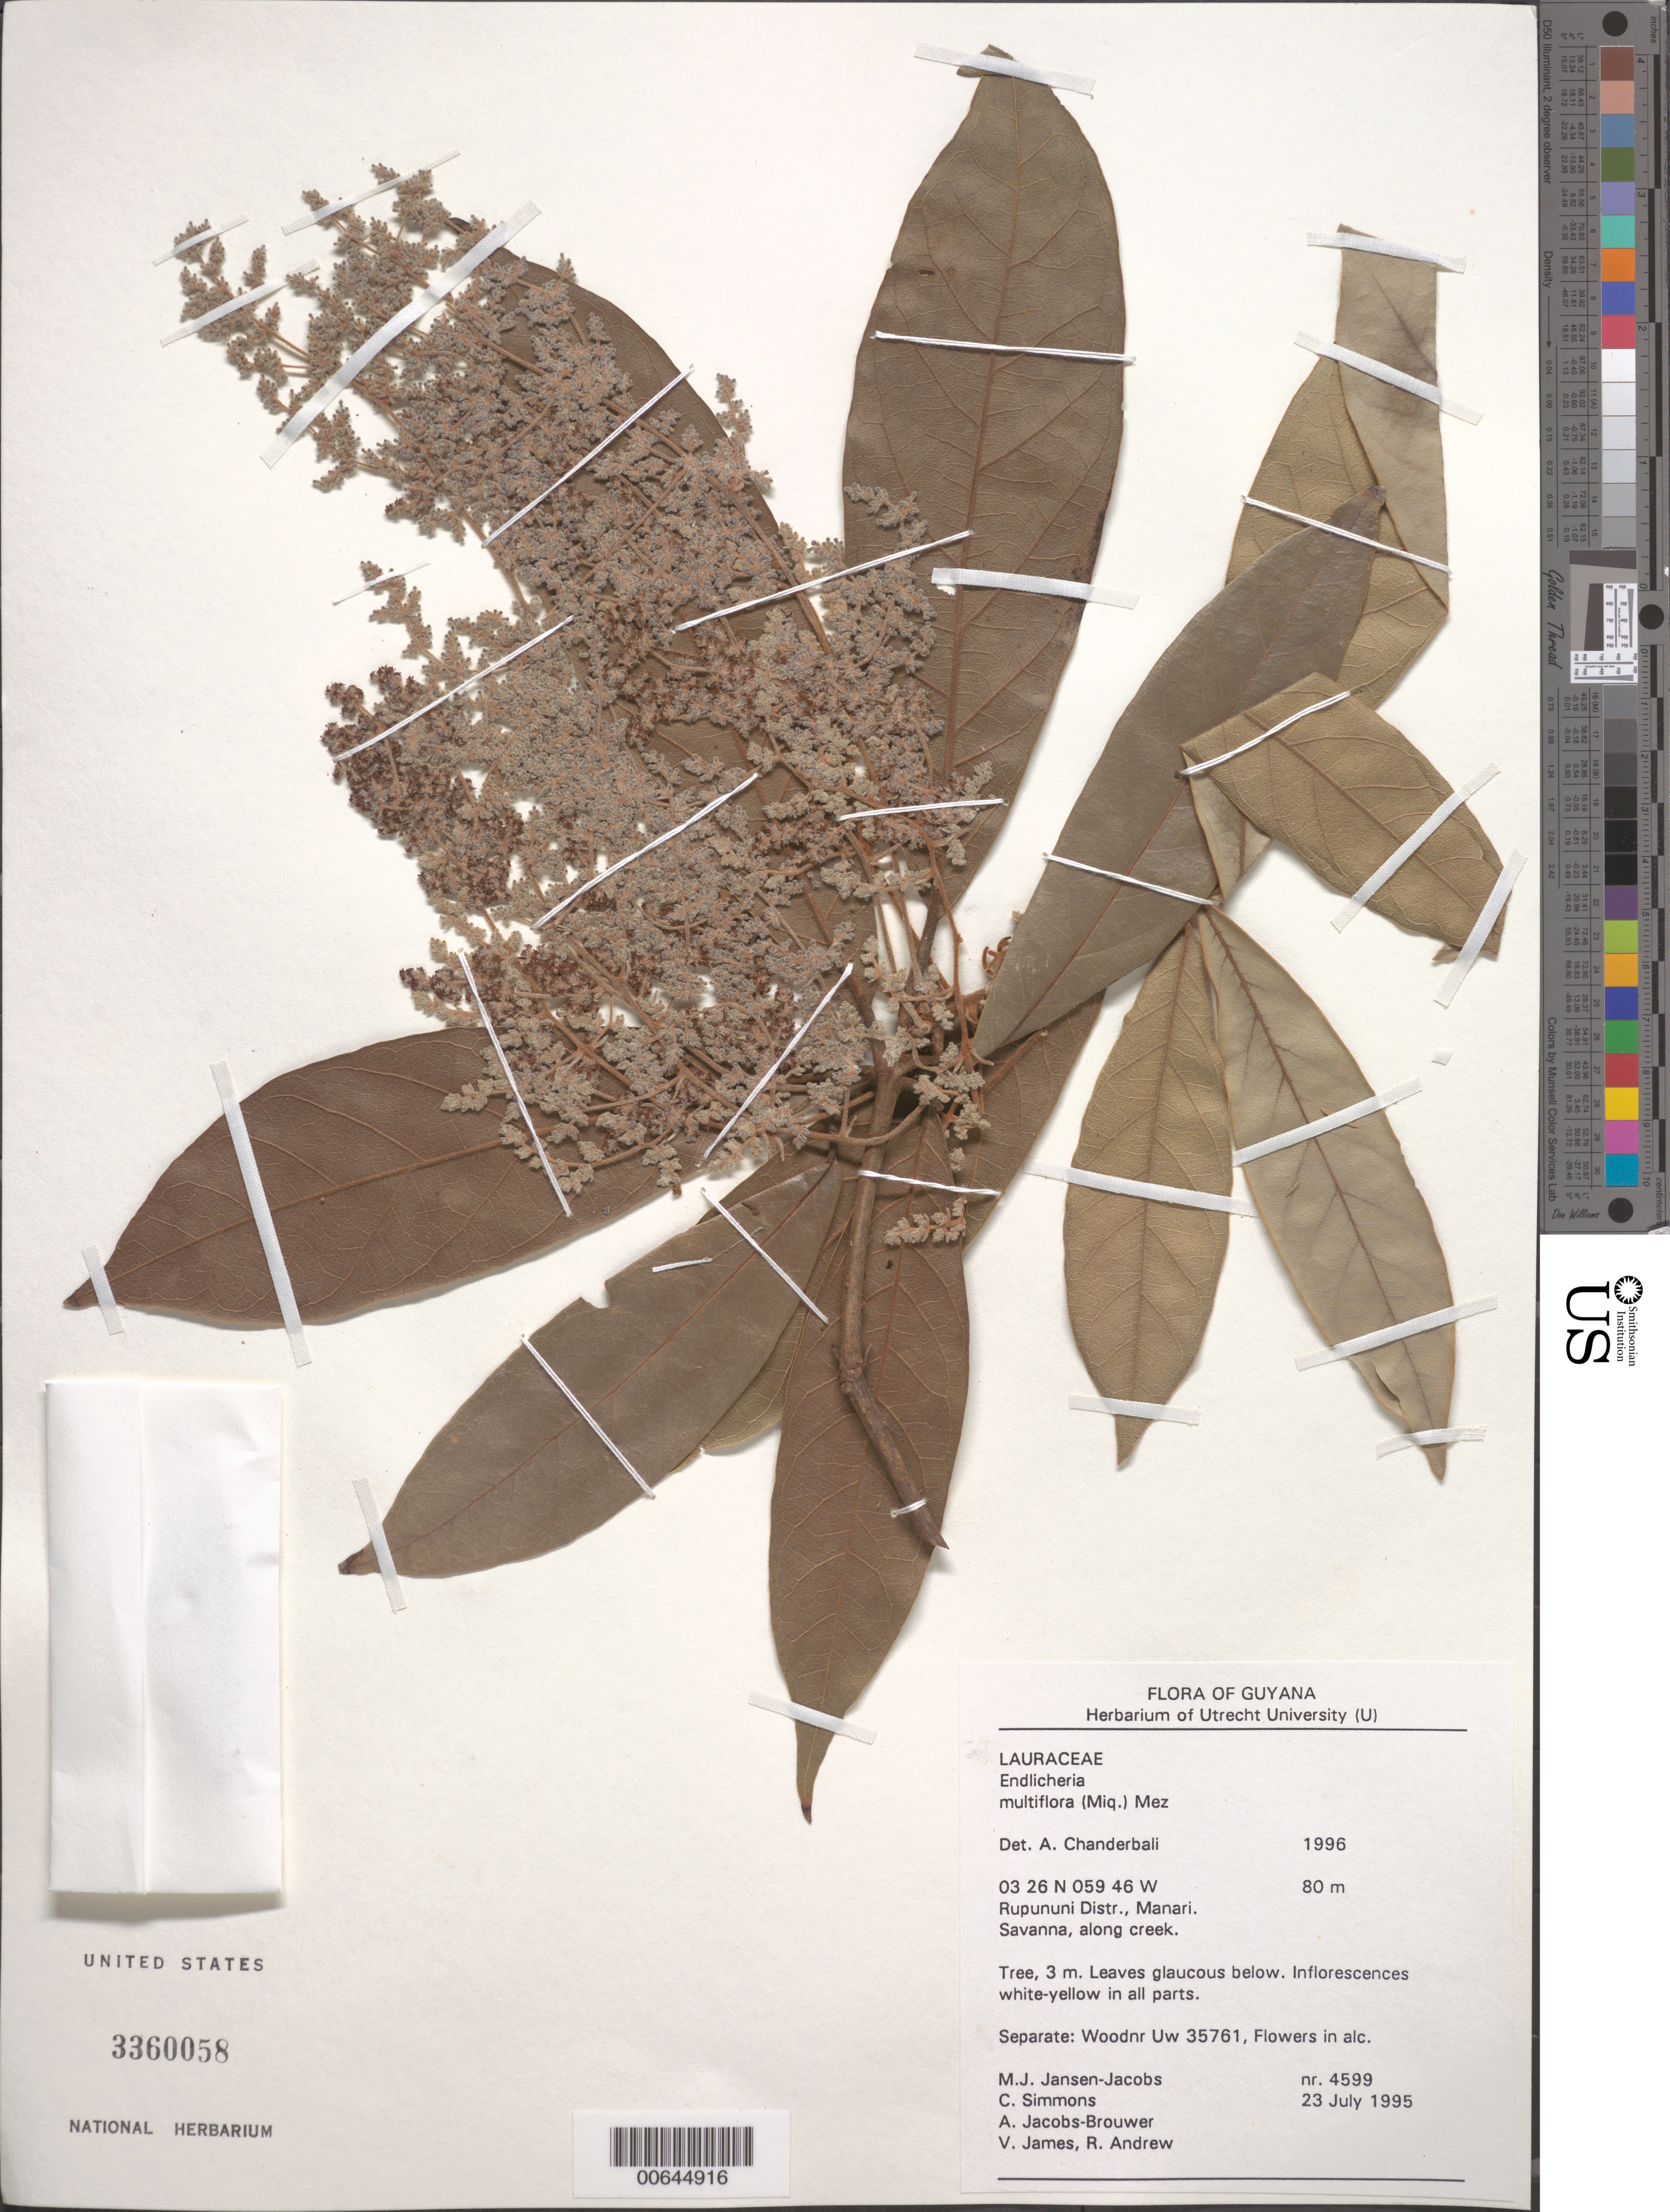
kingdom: Plantae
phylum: Tracheophyta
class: Magnoliopsida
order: Laurales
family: Lauraceae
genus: Endlicheria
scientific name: Endlicheria mulitflora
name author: (Micx.) Mez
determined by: Chanderbali, Andre Shashi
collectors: M. J. Jansen-Jacobs, C. Simons, A. Jacobs-Brouwer, V. James & R. Andrew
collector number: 4599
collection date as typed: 23-Jul-95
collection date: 1995-07-23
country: Guyana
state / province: U. Takutu-U. Essequibo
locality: Manari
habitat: Savanna along creek.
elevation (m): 80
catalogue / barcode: US 3360058